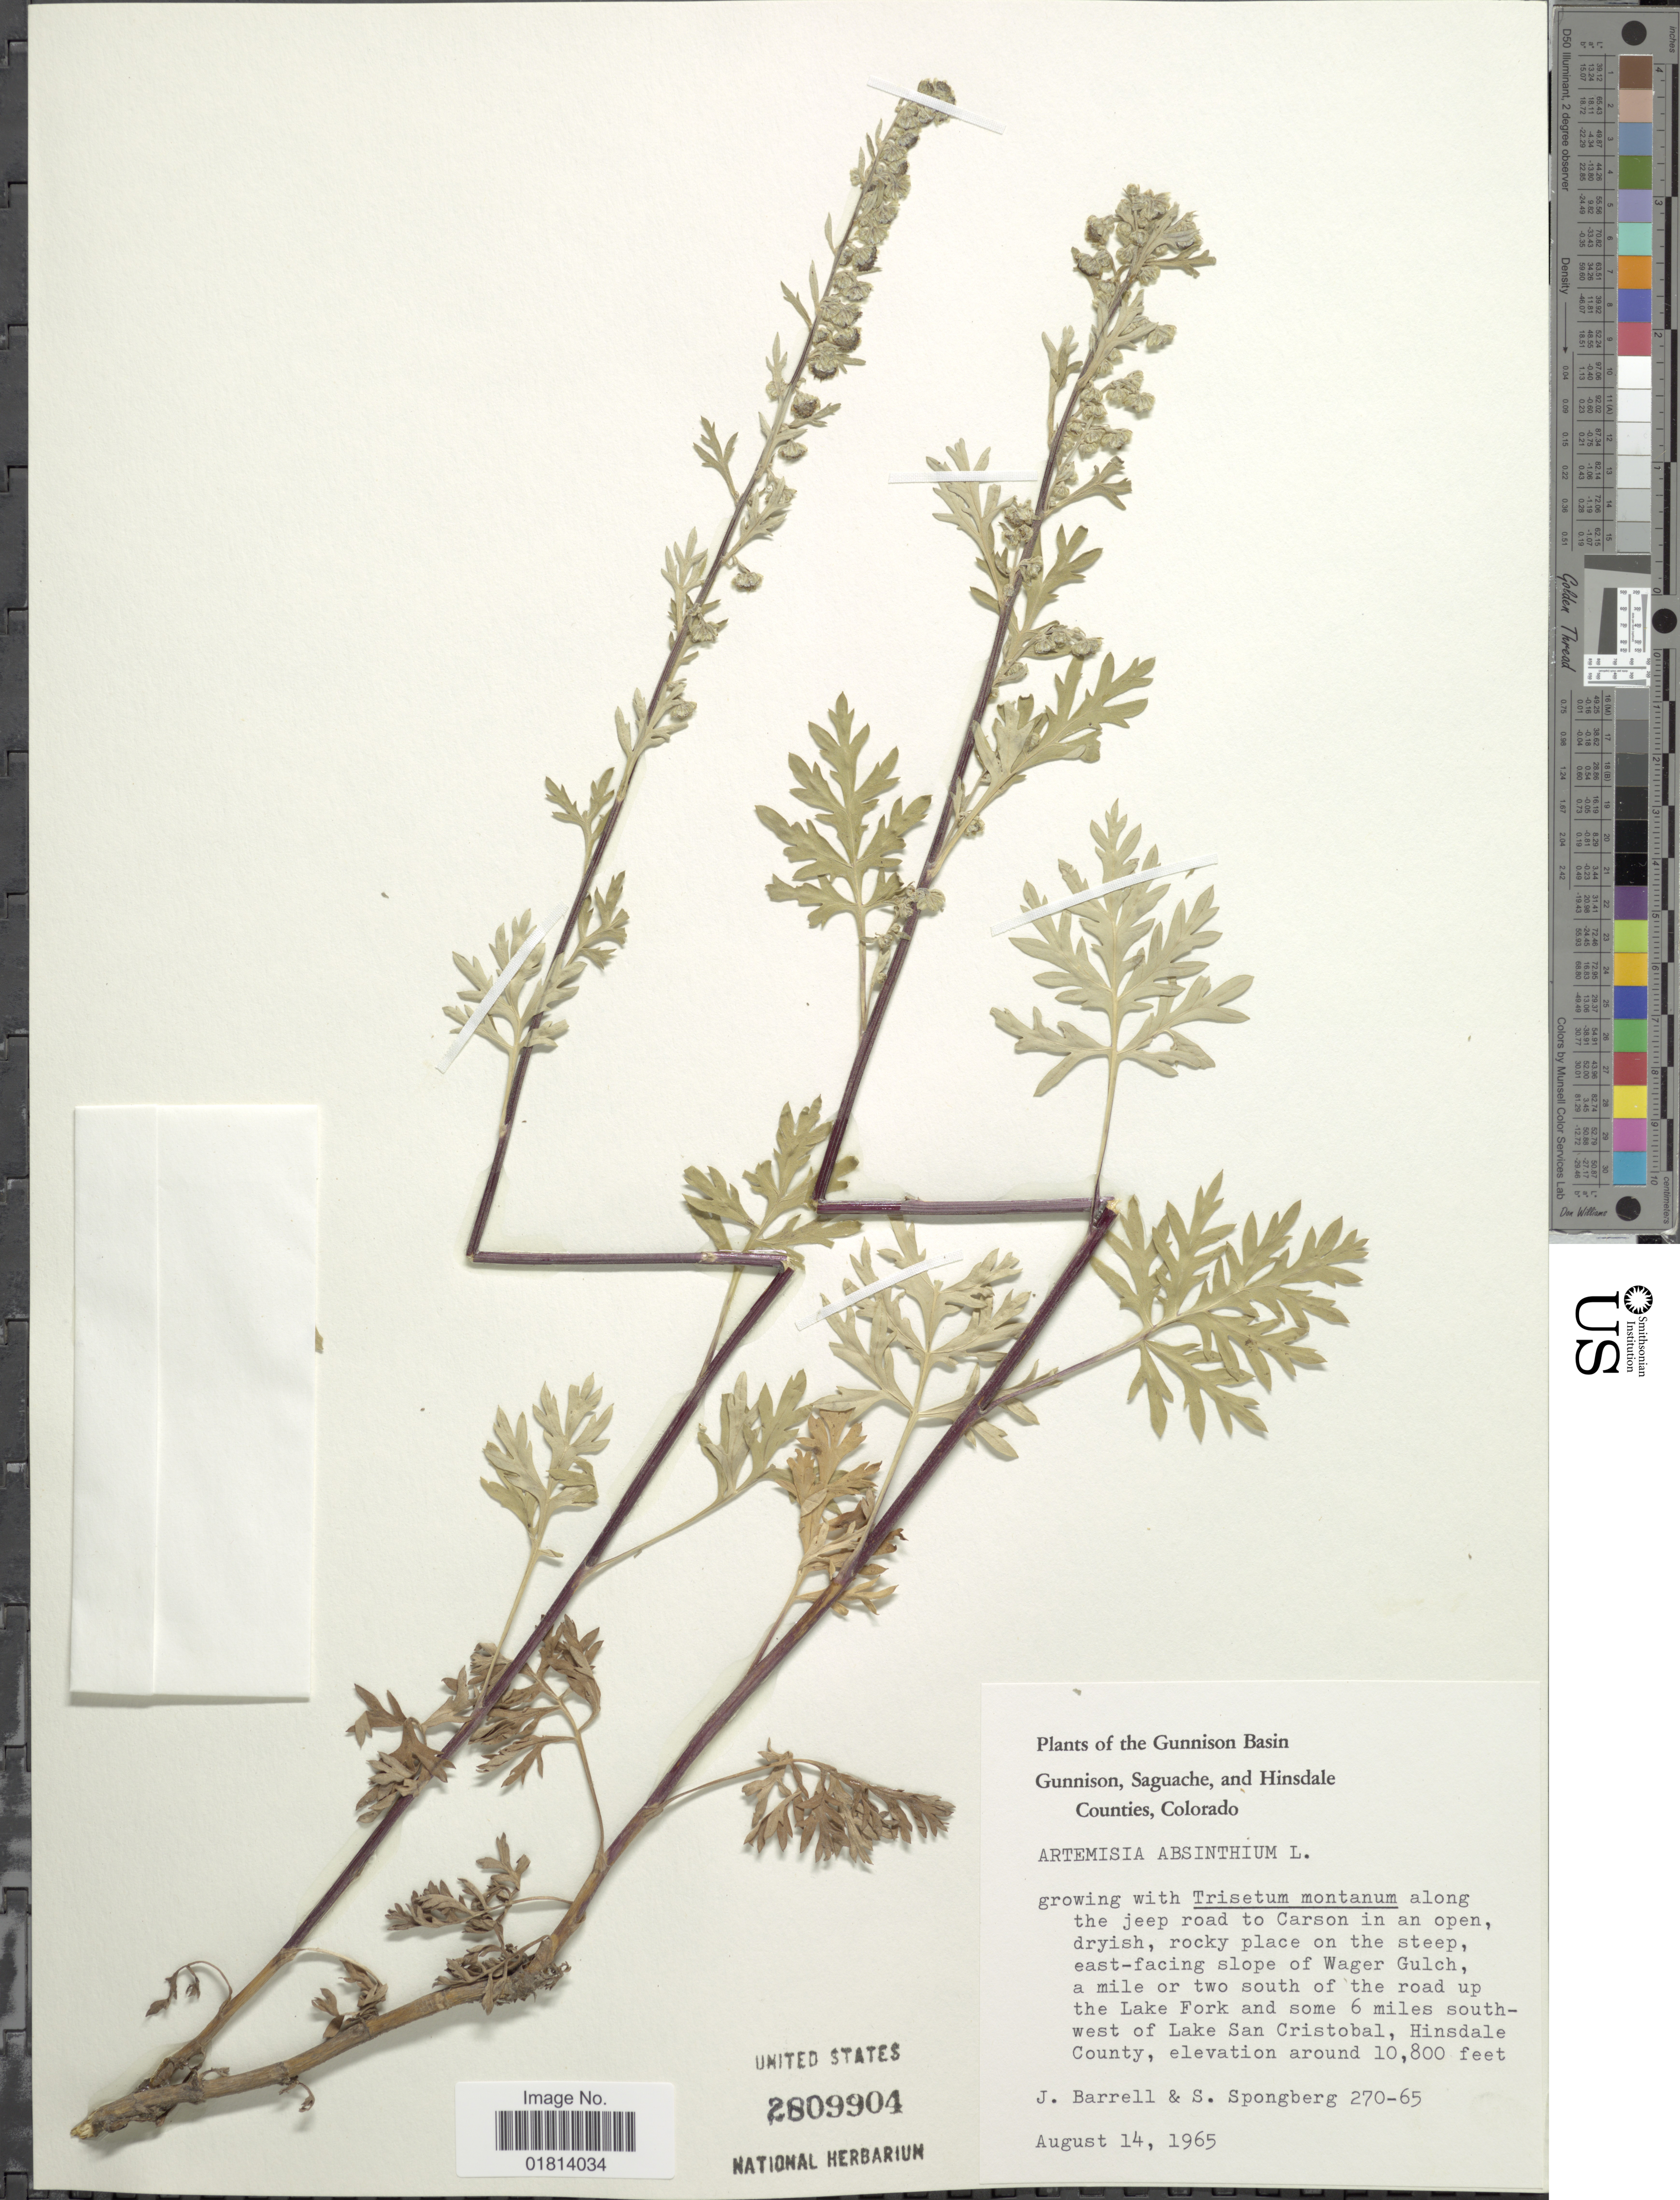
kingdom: Plantae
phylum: Tracheophyta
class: Magnoliopsida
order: Asterales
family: Asteraceae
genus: Artemisia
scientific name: Artemisia absinthium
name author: L.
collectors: J. Barrell & S. A.Spongberg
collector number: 270-65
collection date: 1965-08-14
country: United States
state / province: Colorado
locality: Gunnison Basin. Gunnison, Saguache, and Hinsdale Counties, Colorado. Along the jeep road to Carson in an open, dryish, rocky place on the steep, east-facing slope of Wager Gulch, a mile or two south of the road up the Lake Fork and some 6 miles south-west of Lake San Cristobal, Hinsdale County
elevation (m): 3292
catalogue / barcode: US 2809904